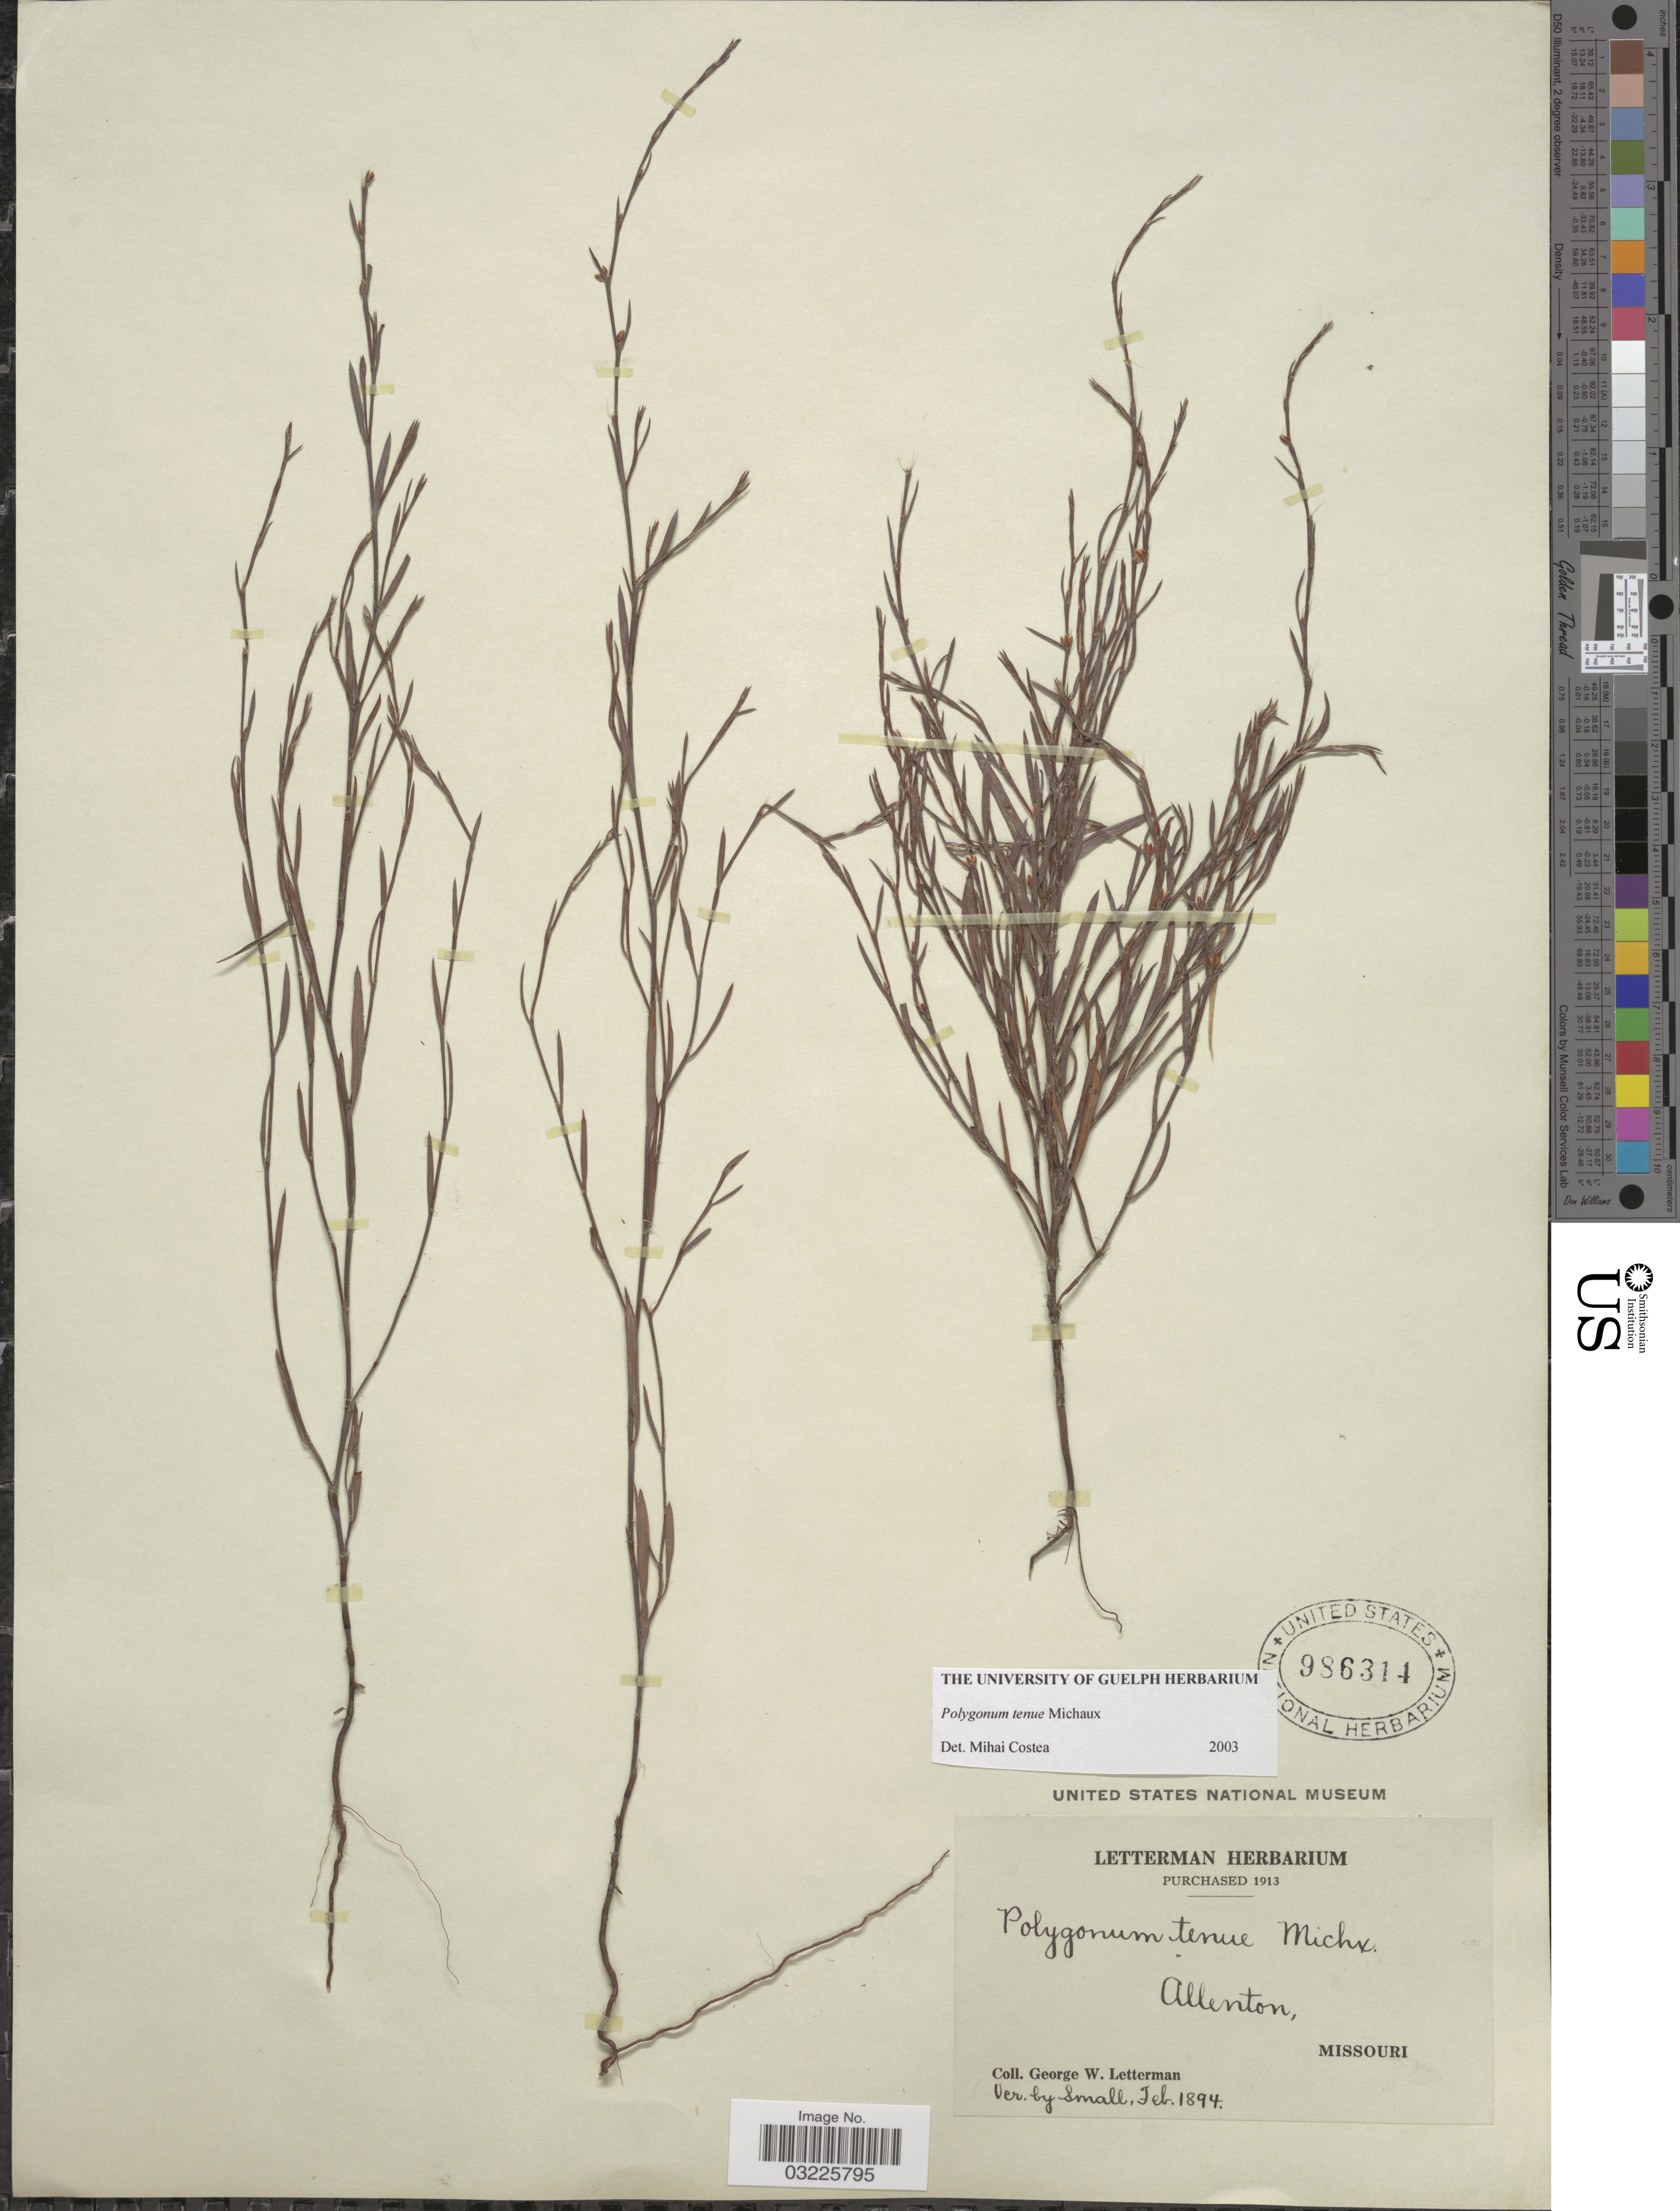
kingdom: Plantae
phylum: Tracheophyta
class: Magnoliopsida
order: Caryophyllales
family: Polygonaceae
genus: Polygonum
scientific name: Polygonum tenue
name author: F. Michx.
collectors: G. W. Letterman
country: United States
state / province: Missouri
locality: Allenton.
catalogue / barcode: US 986314